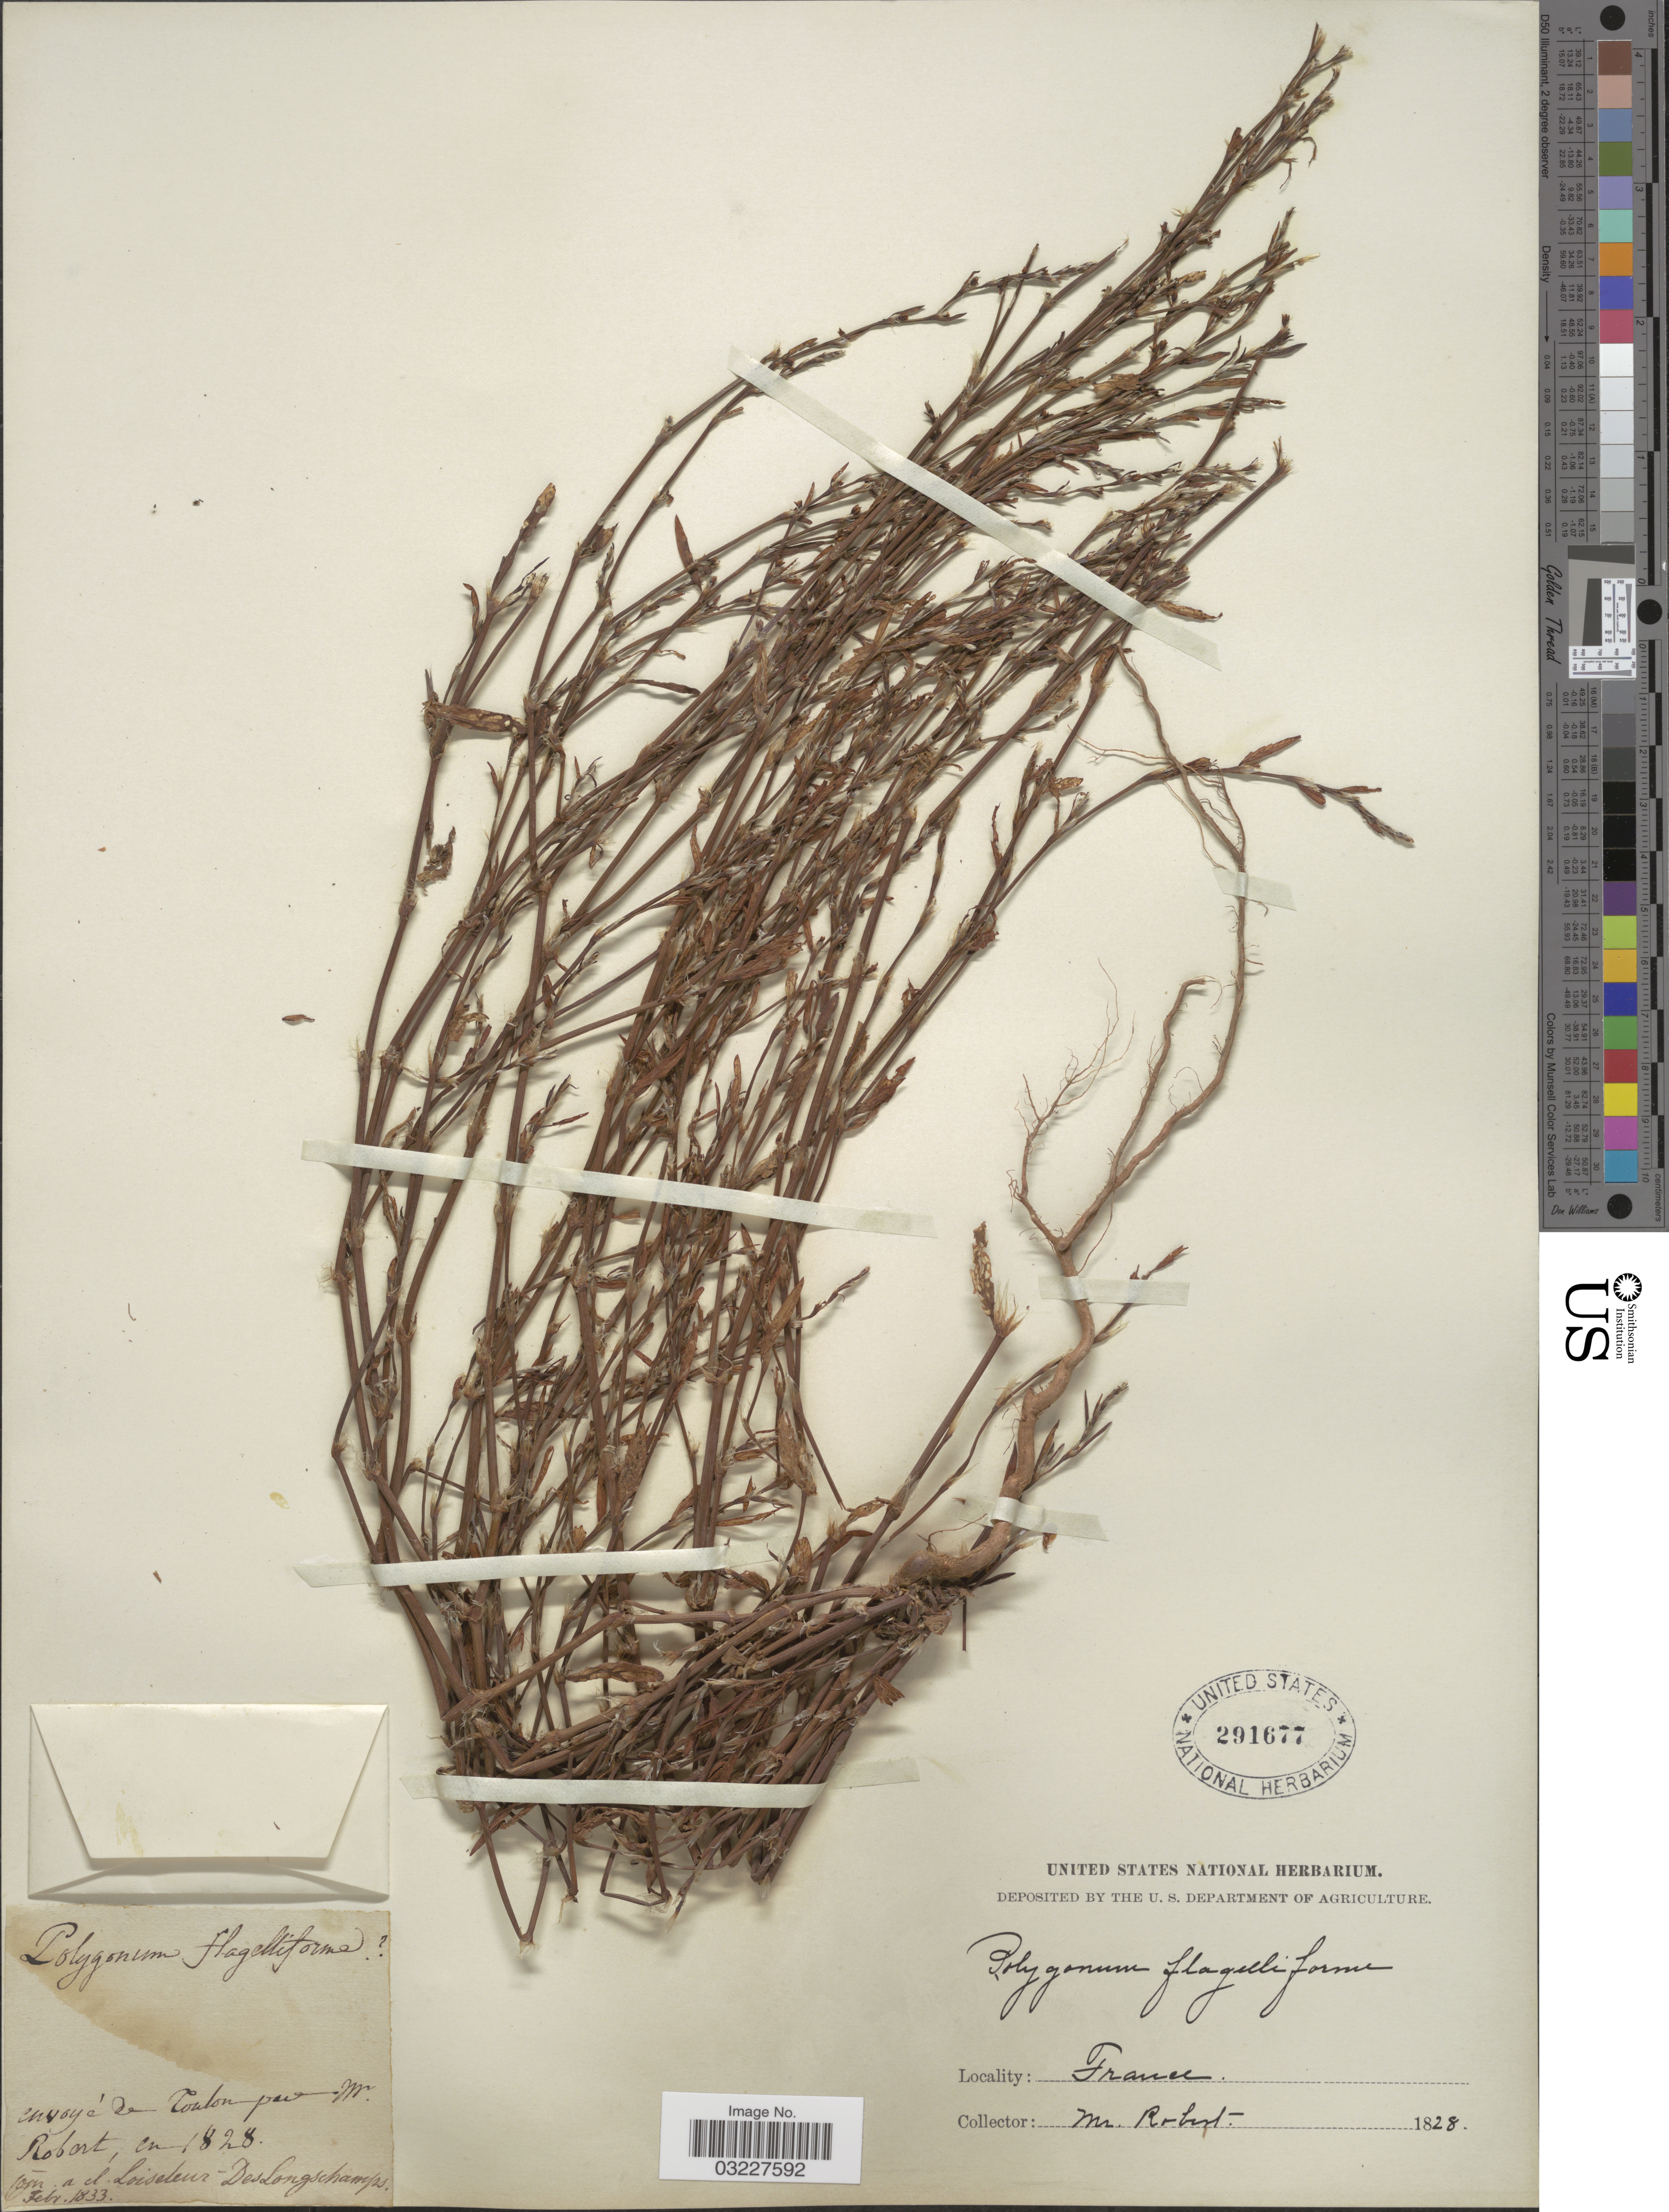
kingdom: Plantae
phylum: Tracheophyta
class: Magnoliopsida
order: Caryophyllales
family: Polygonaceae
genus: Polygonum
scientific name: Polygonum romanum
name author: Jacq.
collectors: -. Robert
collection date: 1828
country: France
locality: Envoye de Toulon.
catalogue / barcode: US 291677